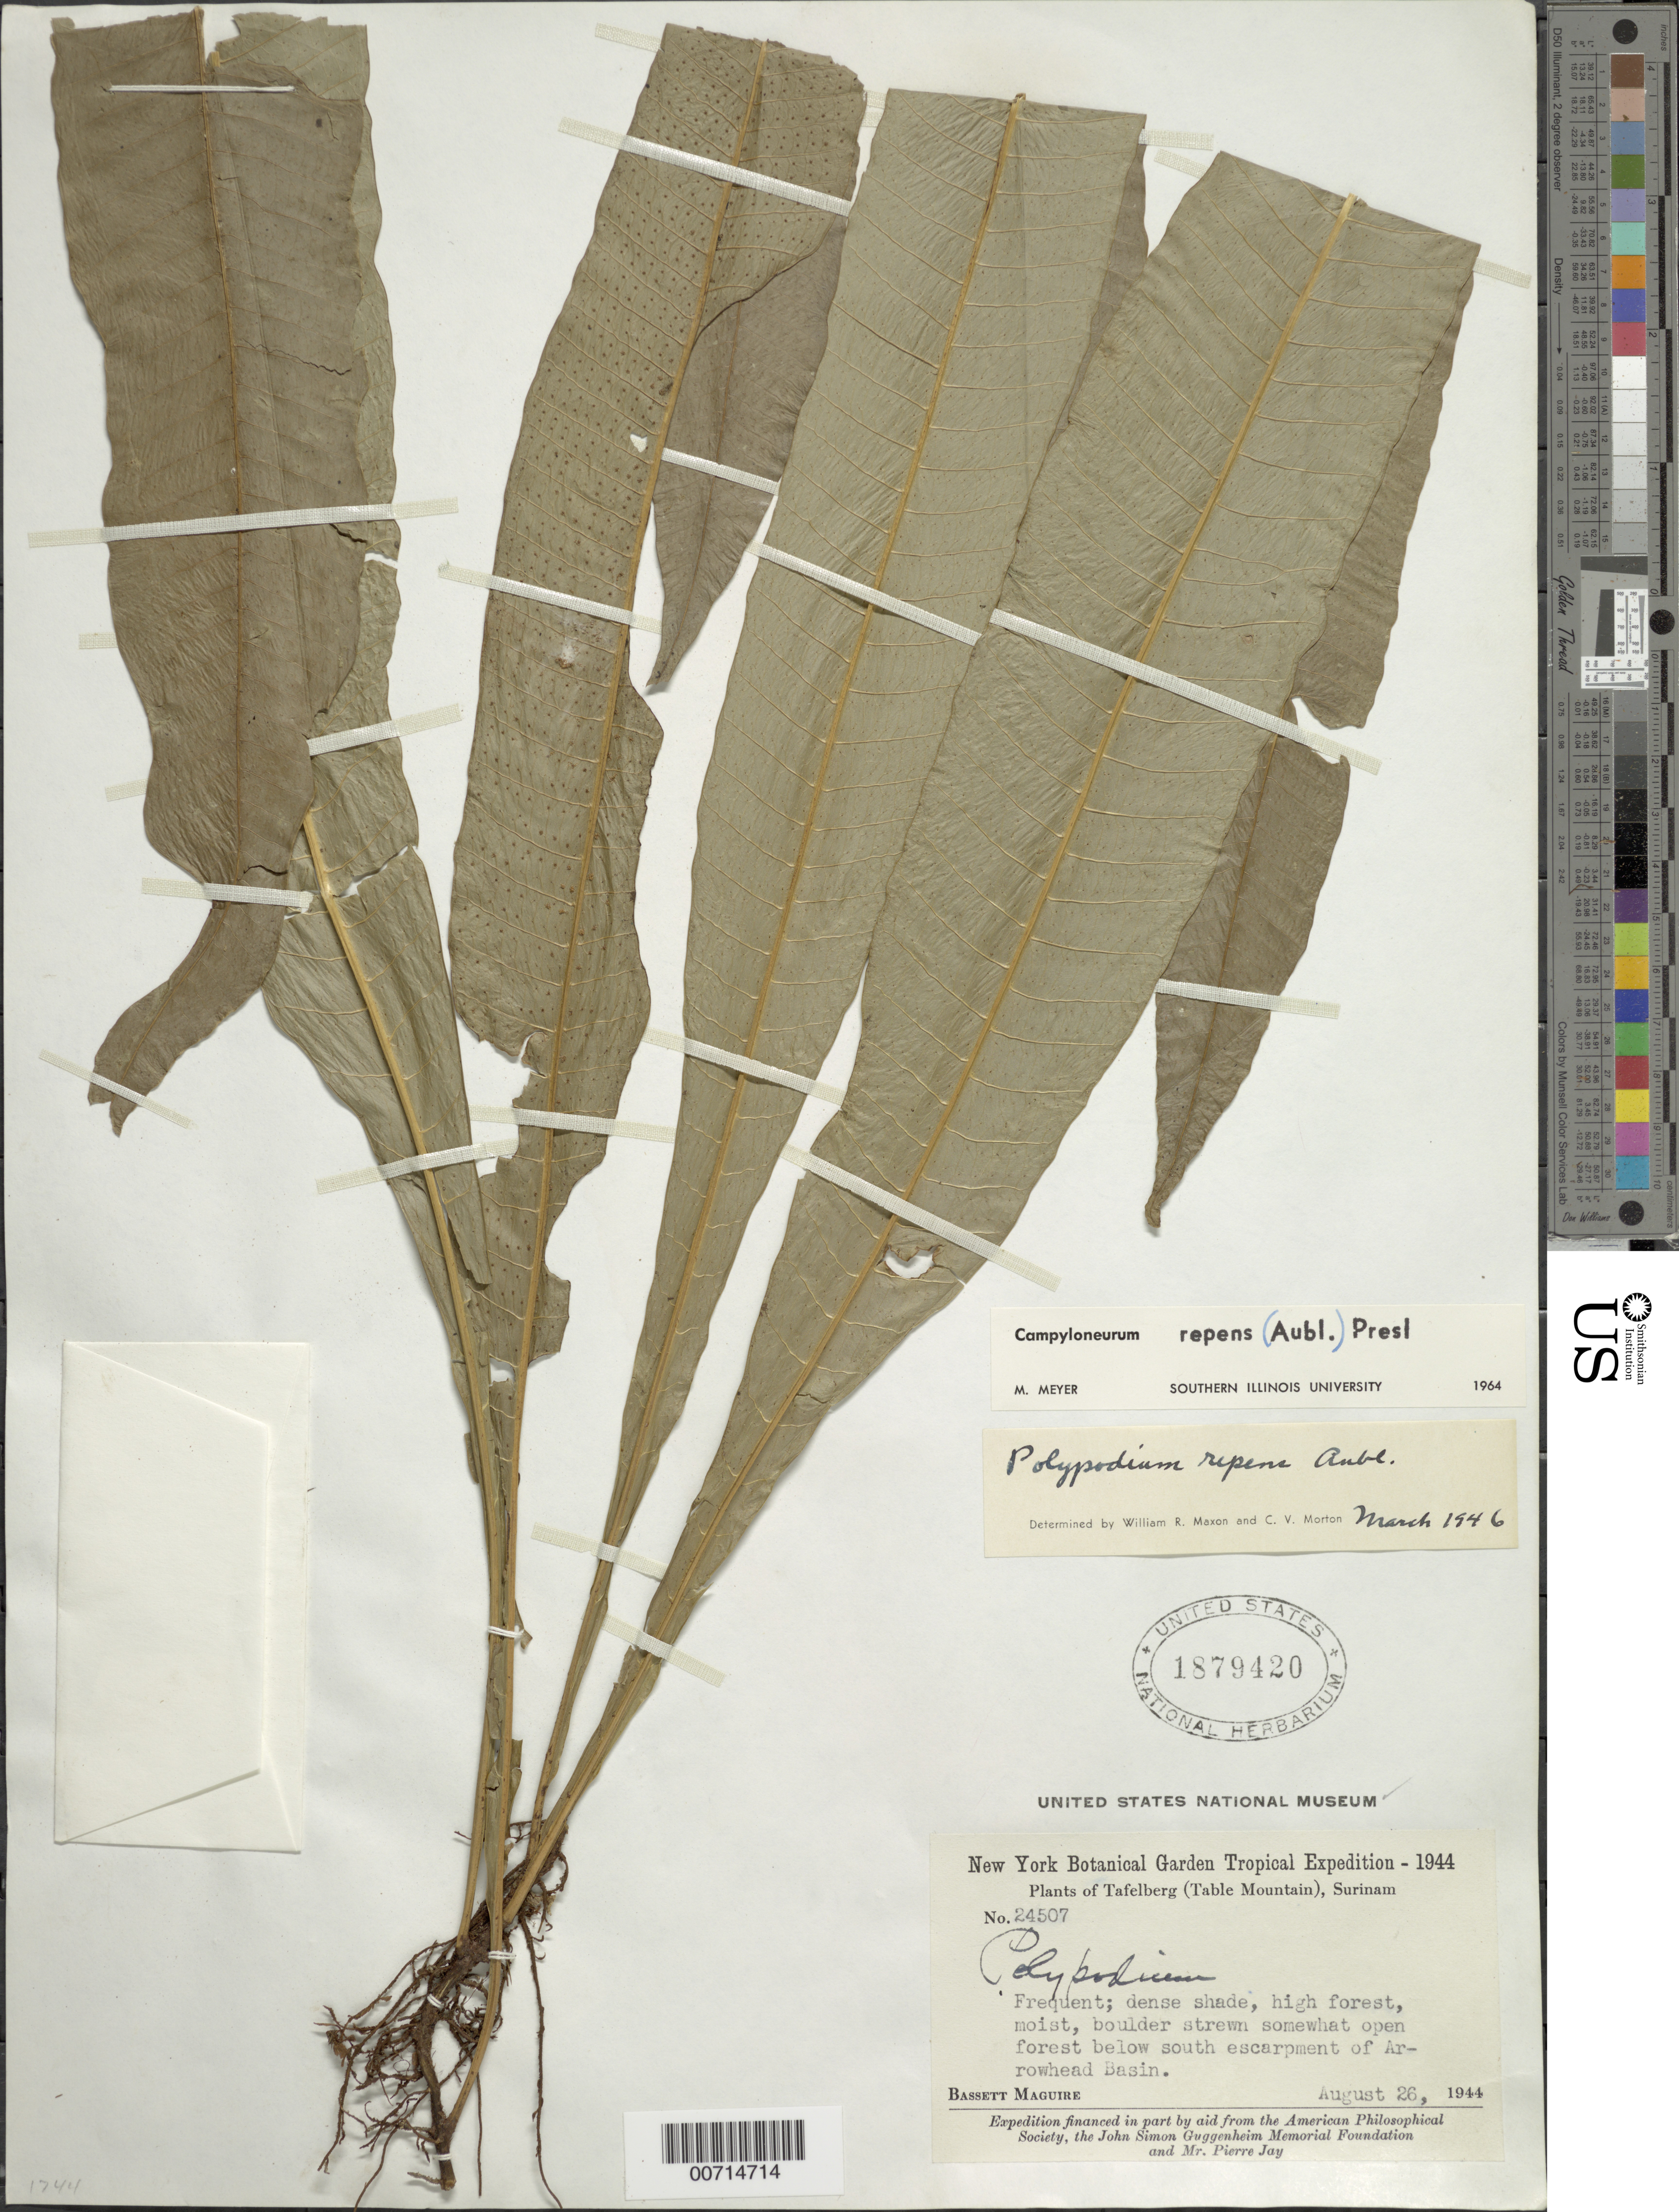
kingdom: Plantae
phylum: Tracheophyta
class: Polypodiopsida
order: Polypodiales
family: Polypodiaceae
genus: Campyloneurum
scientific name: Campyloneurum repens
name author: (Aubl.) C. Presl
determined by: Meyer, M.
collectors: B. Maguire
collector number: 24507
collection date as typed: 26-Aug-44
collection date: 1944-08-26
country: Suriname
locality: Tafelberg (Table Mountain), Arrowhead Basin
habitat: High moist forest, dense shade, boulder strewn, somewhat open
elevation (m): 625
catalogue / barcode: US 1879420